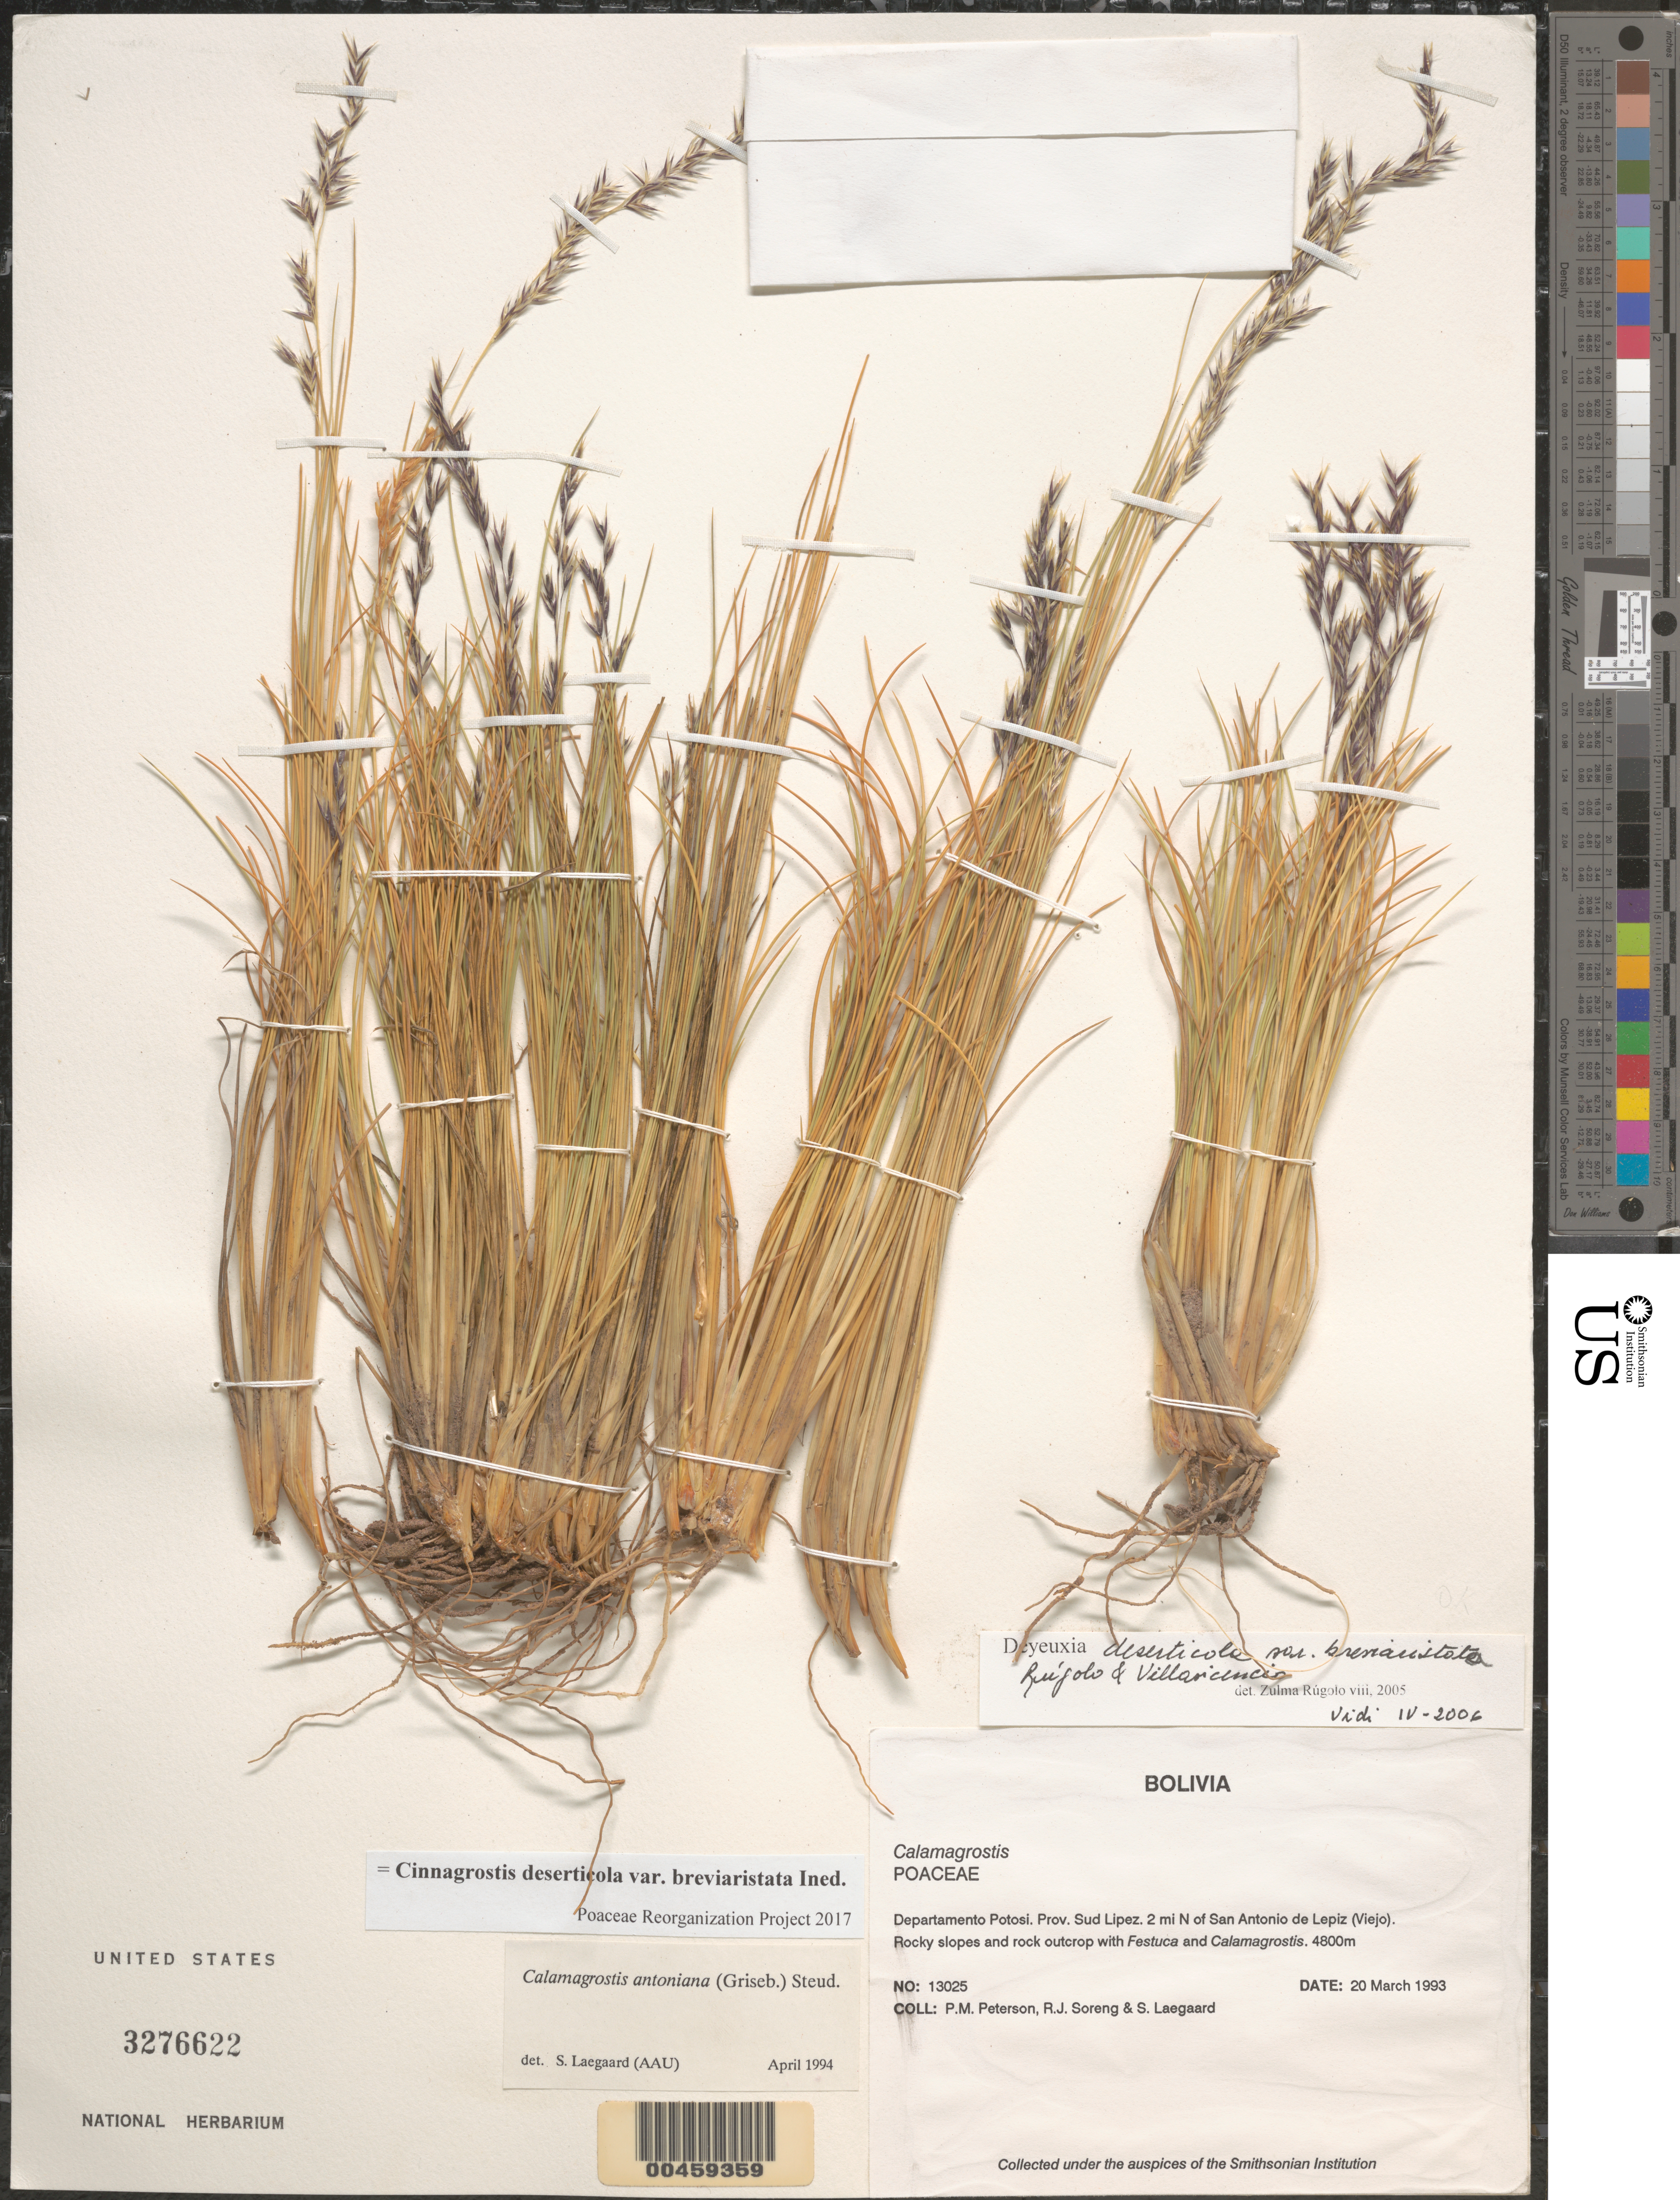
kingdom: Plantae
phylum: Tracheophyta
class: Liliopsida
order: Poales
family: Poaceae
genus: Cinnagrostis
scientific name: Cinnagrostis deserticola var. breviaristata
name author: (Rúgolo & Villav.) P.M. Peterson et al.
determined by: Poaceae Reorganization Project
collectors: P. M. Peterson, R. J. Soreng & S. Lægaard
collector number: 13025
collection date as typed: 20 Mar 1993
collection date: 1993-03-20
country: Bolivia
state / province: Potosí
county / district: Sud Lípez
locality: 2 mi N of San Antonia de Lepiz (Viejo).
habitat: Rocky slopes and rock outcrop with Festuca and Calamagrostis.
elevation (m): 4800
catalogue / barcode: US 3276622